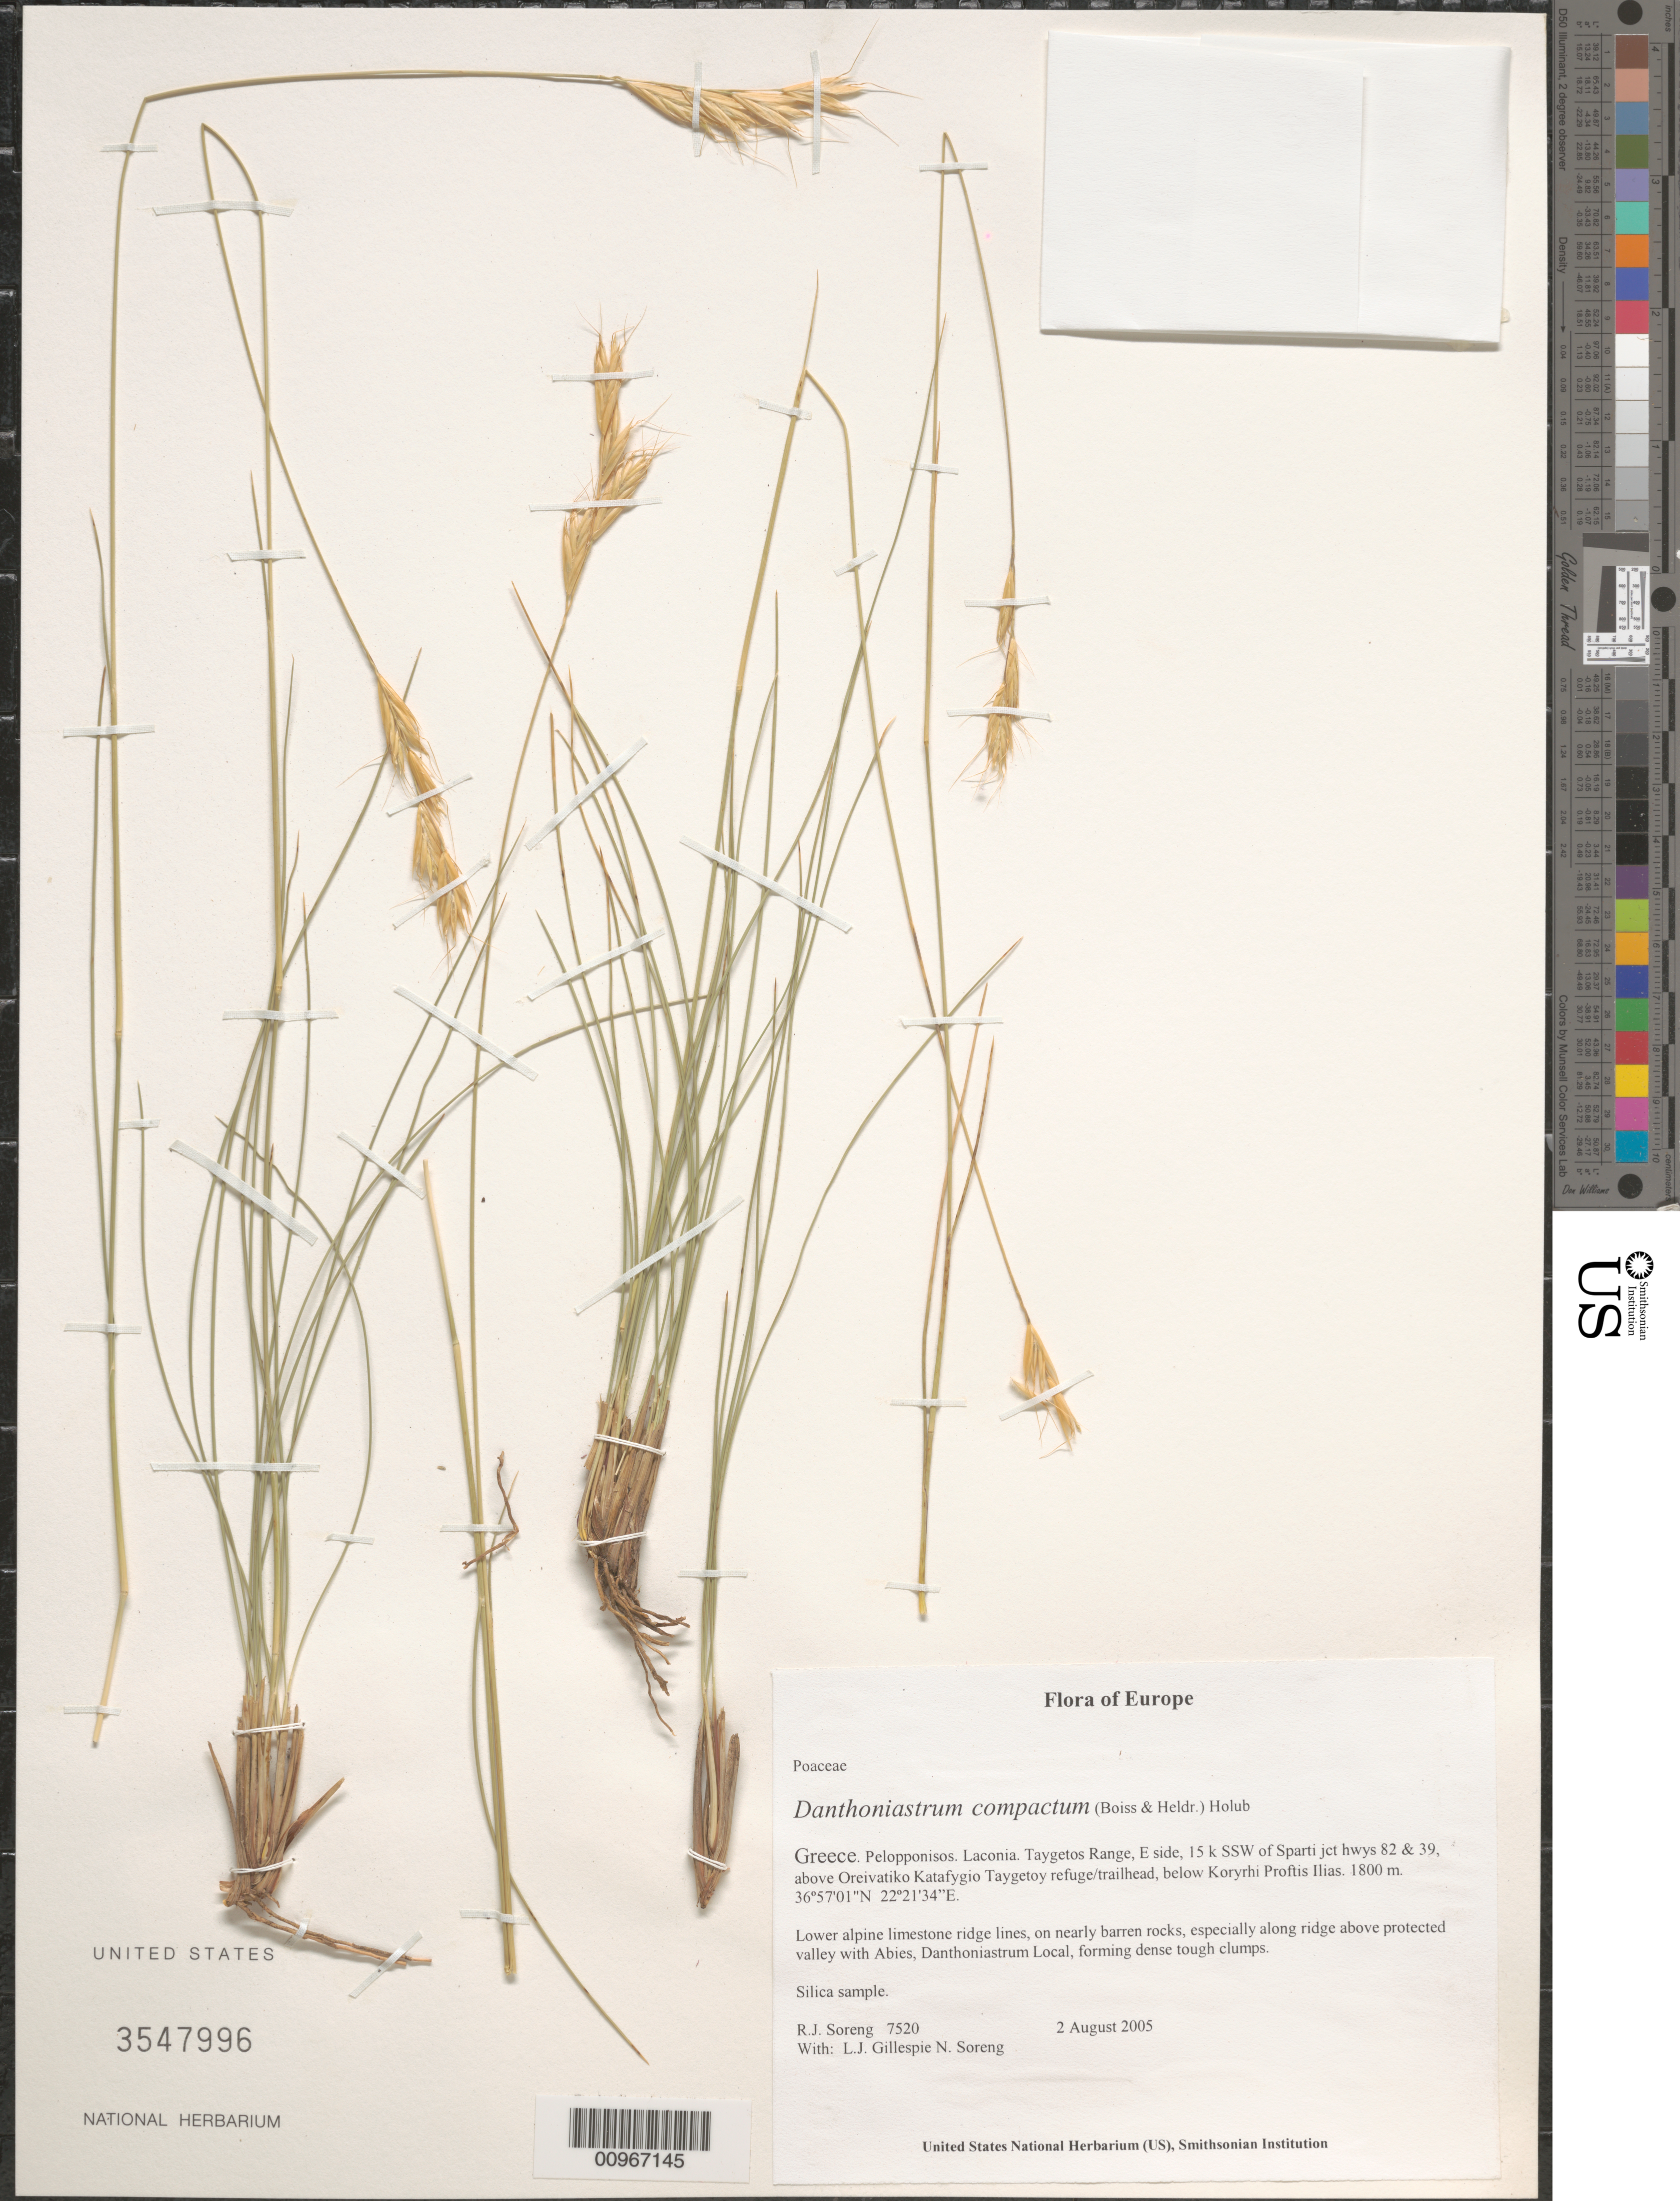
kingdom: Plantae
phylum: Tracheophyta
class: Liliopsida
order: Poales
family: Poaceae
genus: Danthoniastrum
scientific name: Danthoniastrum compactum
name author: (Boiss. & Heldr.) Holub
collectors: R. J. Soreng, N. L. Soreng, L. J. Gillespie, N. Turland & C. Turland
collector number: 7520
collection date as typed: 02 Aug 2005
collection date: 2005-08-02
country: Greece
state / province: Peloponnese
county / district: Laconia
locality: Taygetos Range, E side, 15 km SSW of Sparti jct hwys 82 & 39, above Oreivatiko Katafygio Taygetoy refuge/trailhead, below Koryrhi Proftis Ilias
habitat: Lower alpine limestone ridge lines, on nearly barren rocks, especially along ridge above protected valley with Abies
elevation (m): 1800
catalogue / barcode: US 3547996